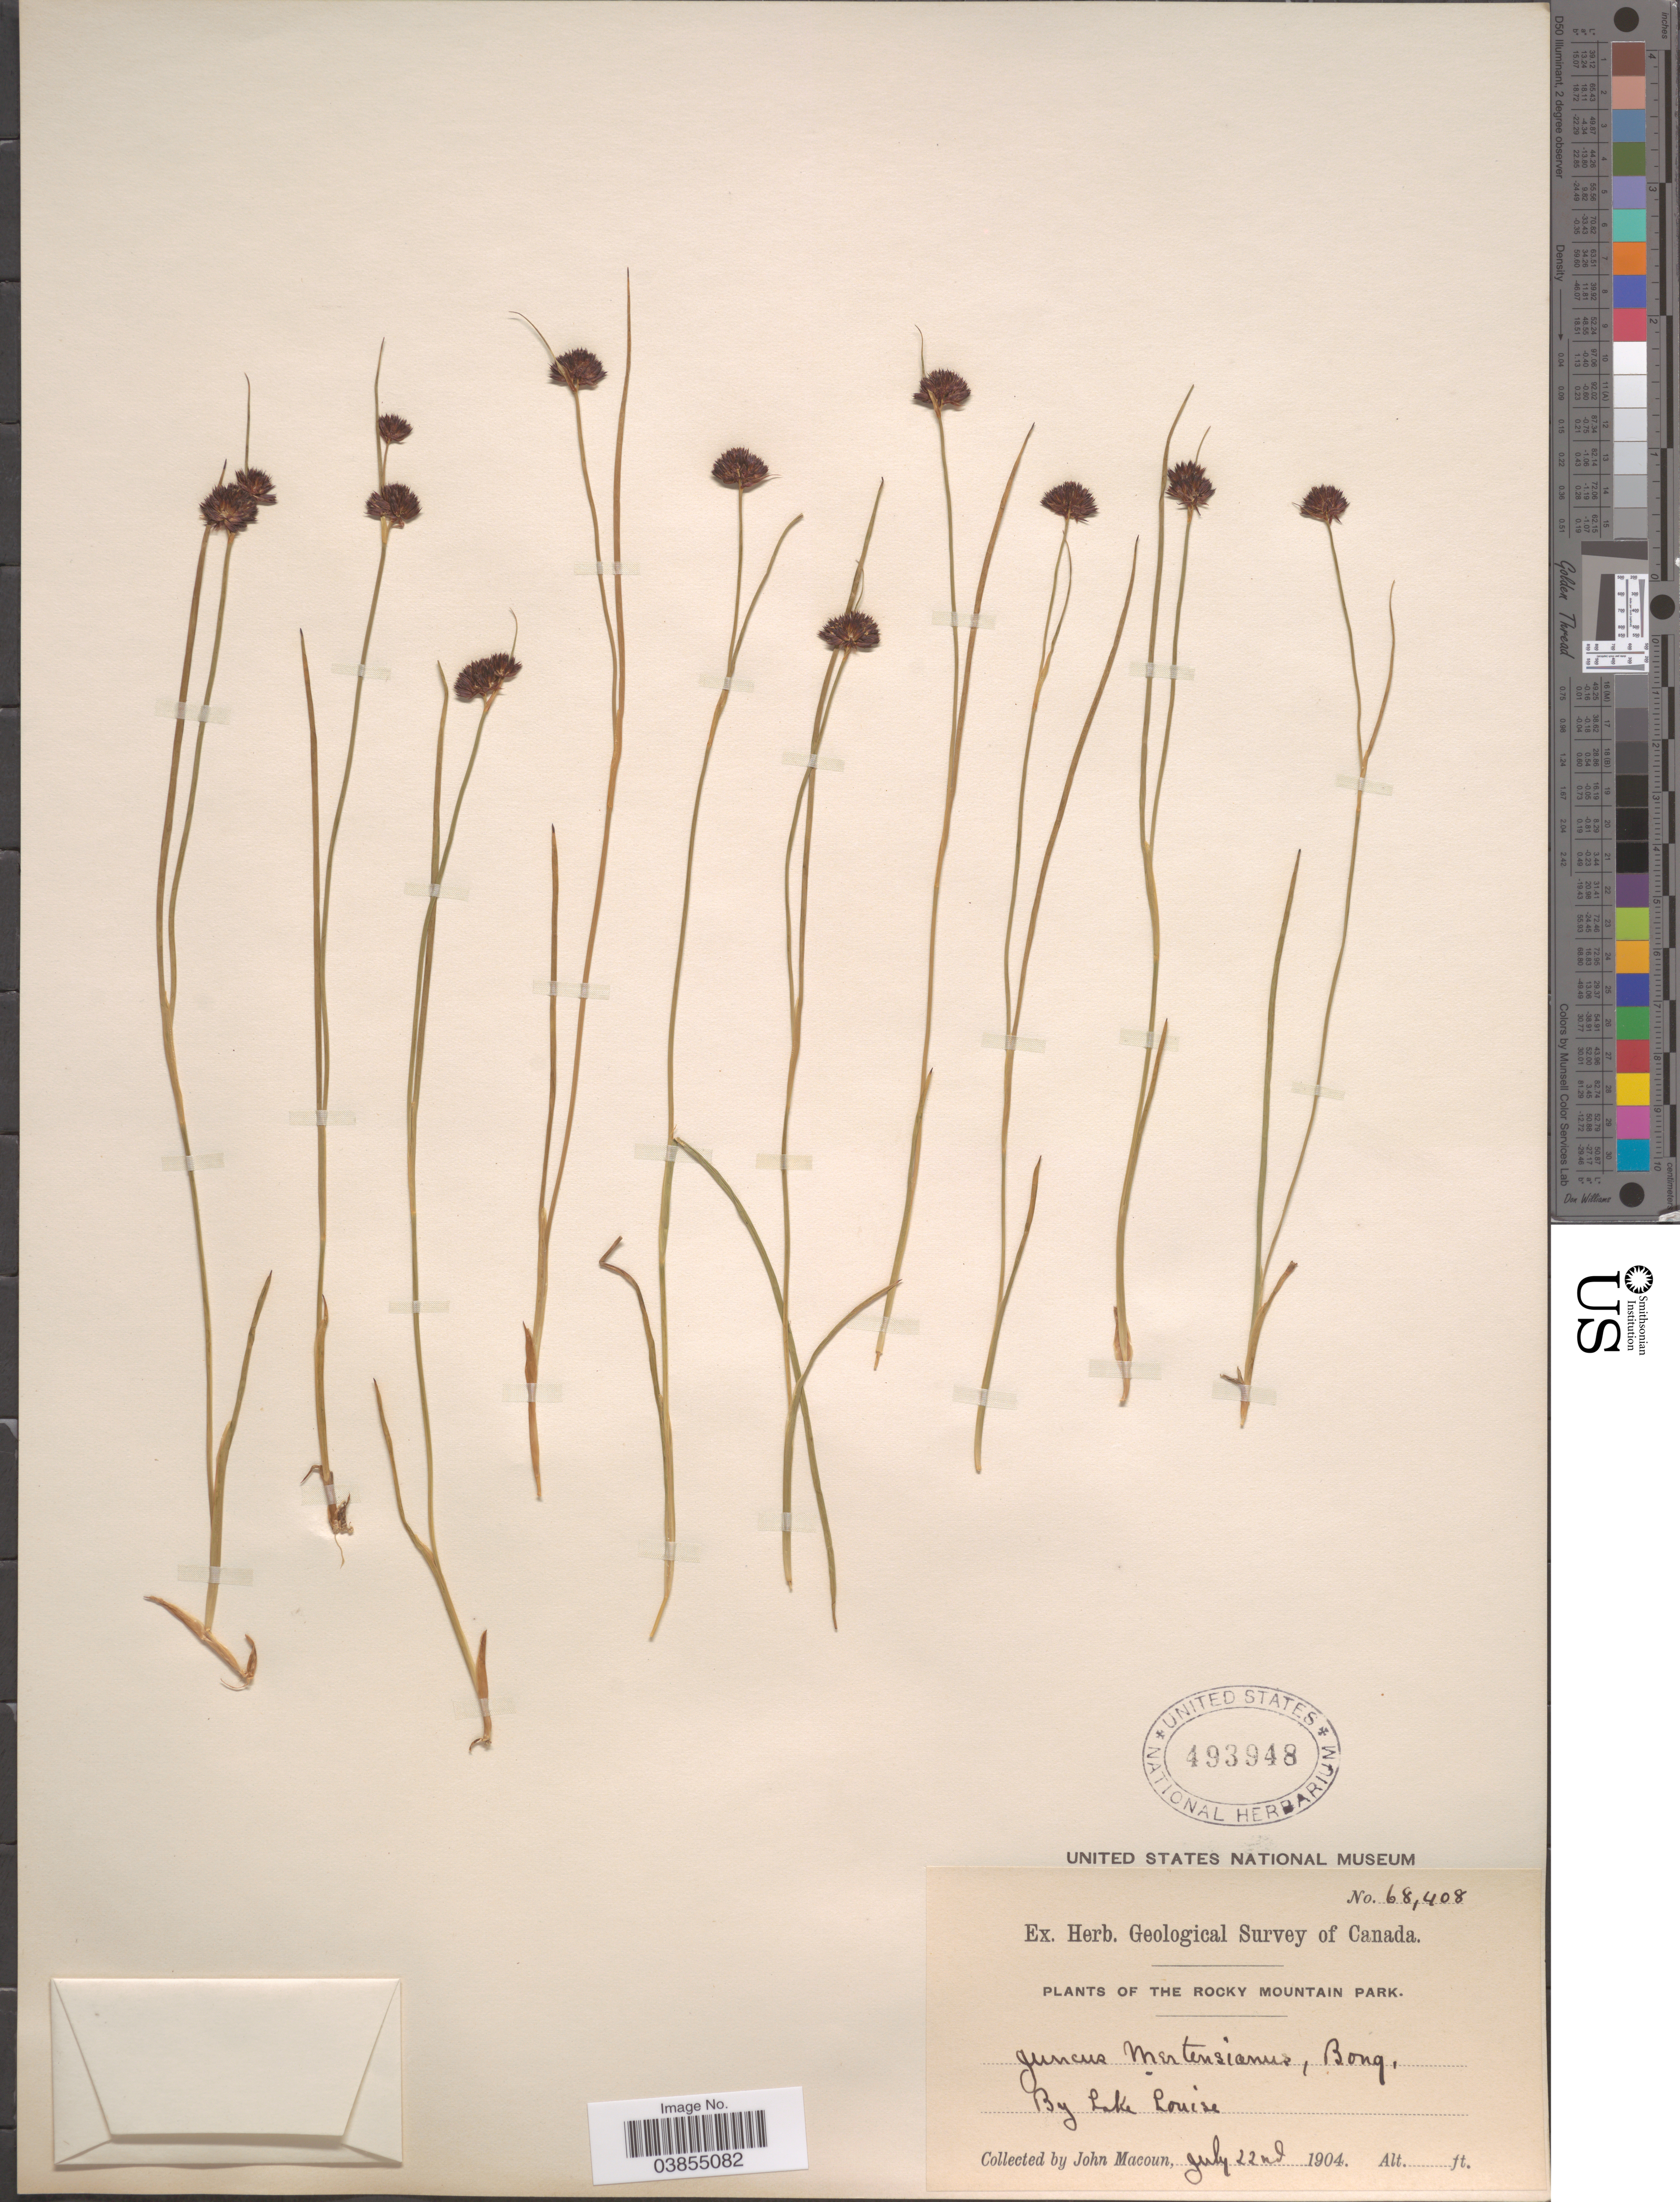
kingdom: Plantae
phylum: Tracheophyta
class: Liliopsida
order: Poales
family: Juncaceae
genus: Juncus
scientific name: Juncus mertensianus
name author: Bong.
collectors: J. Macoun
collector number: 68408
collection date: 1904-07-22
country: Canada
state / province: Alberta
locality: Rocky Mountain Park. By Lake Louise.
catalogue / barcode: US 493948